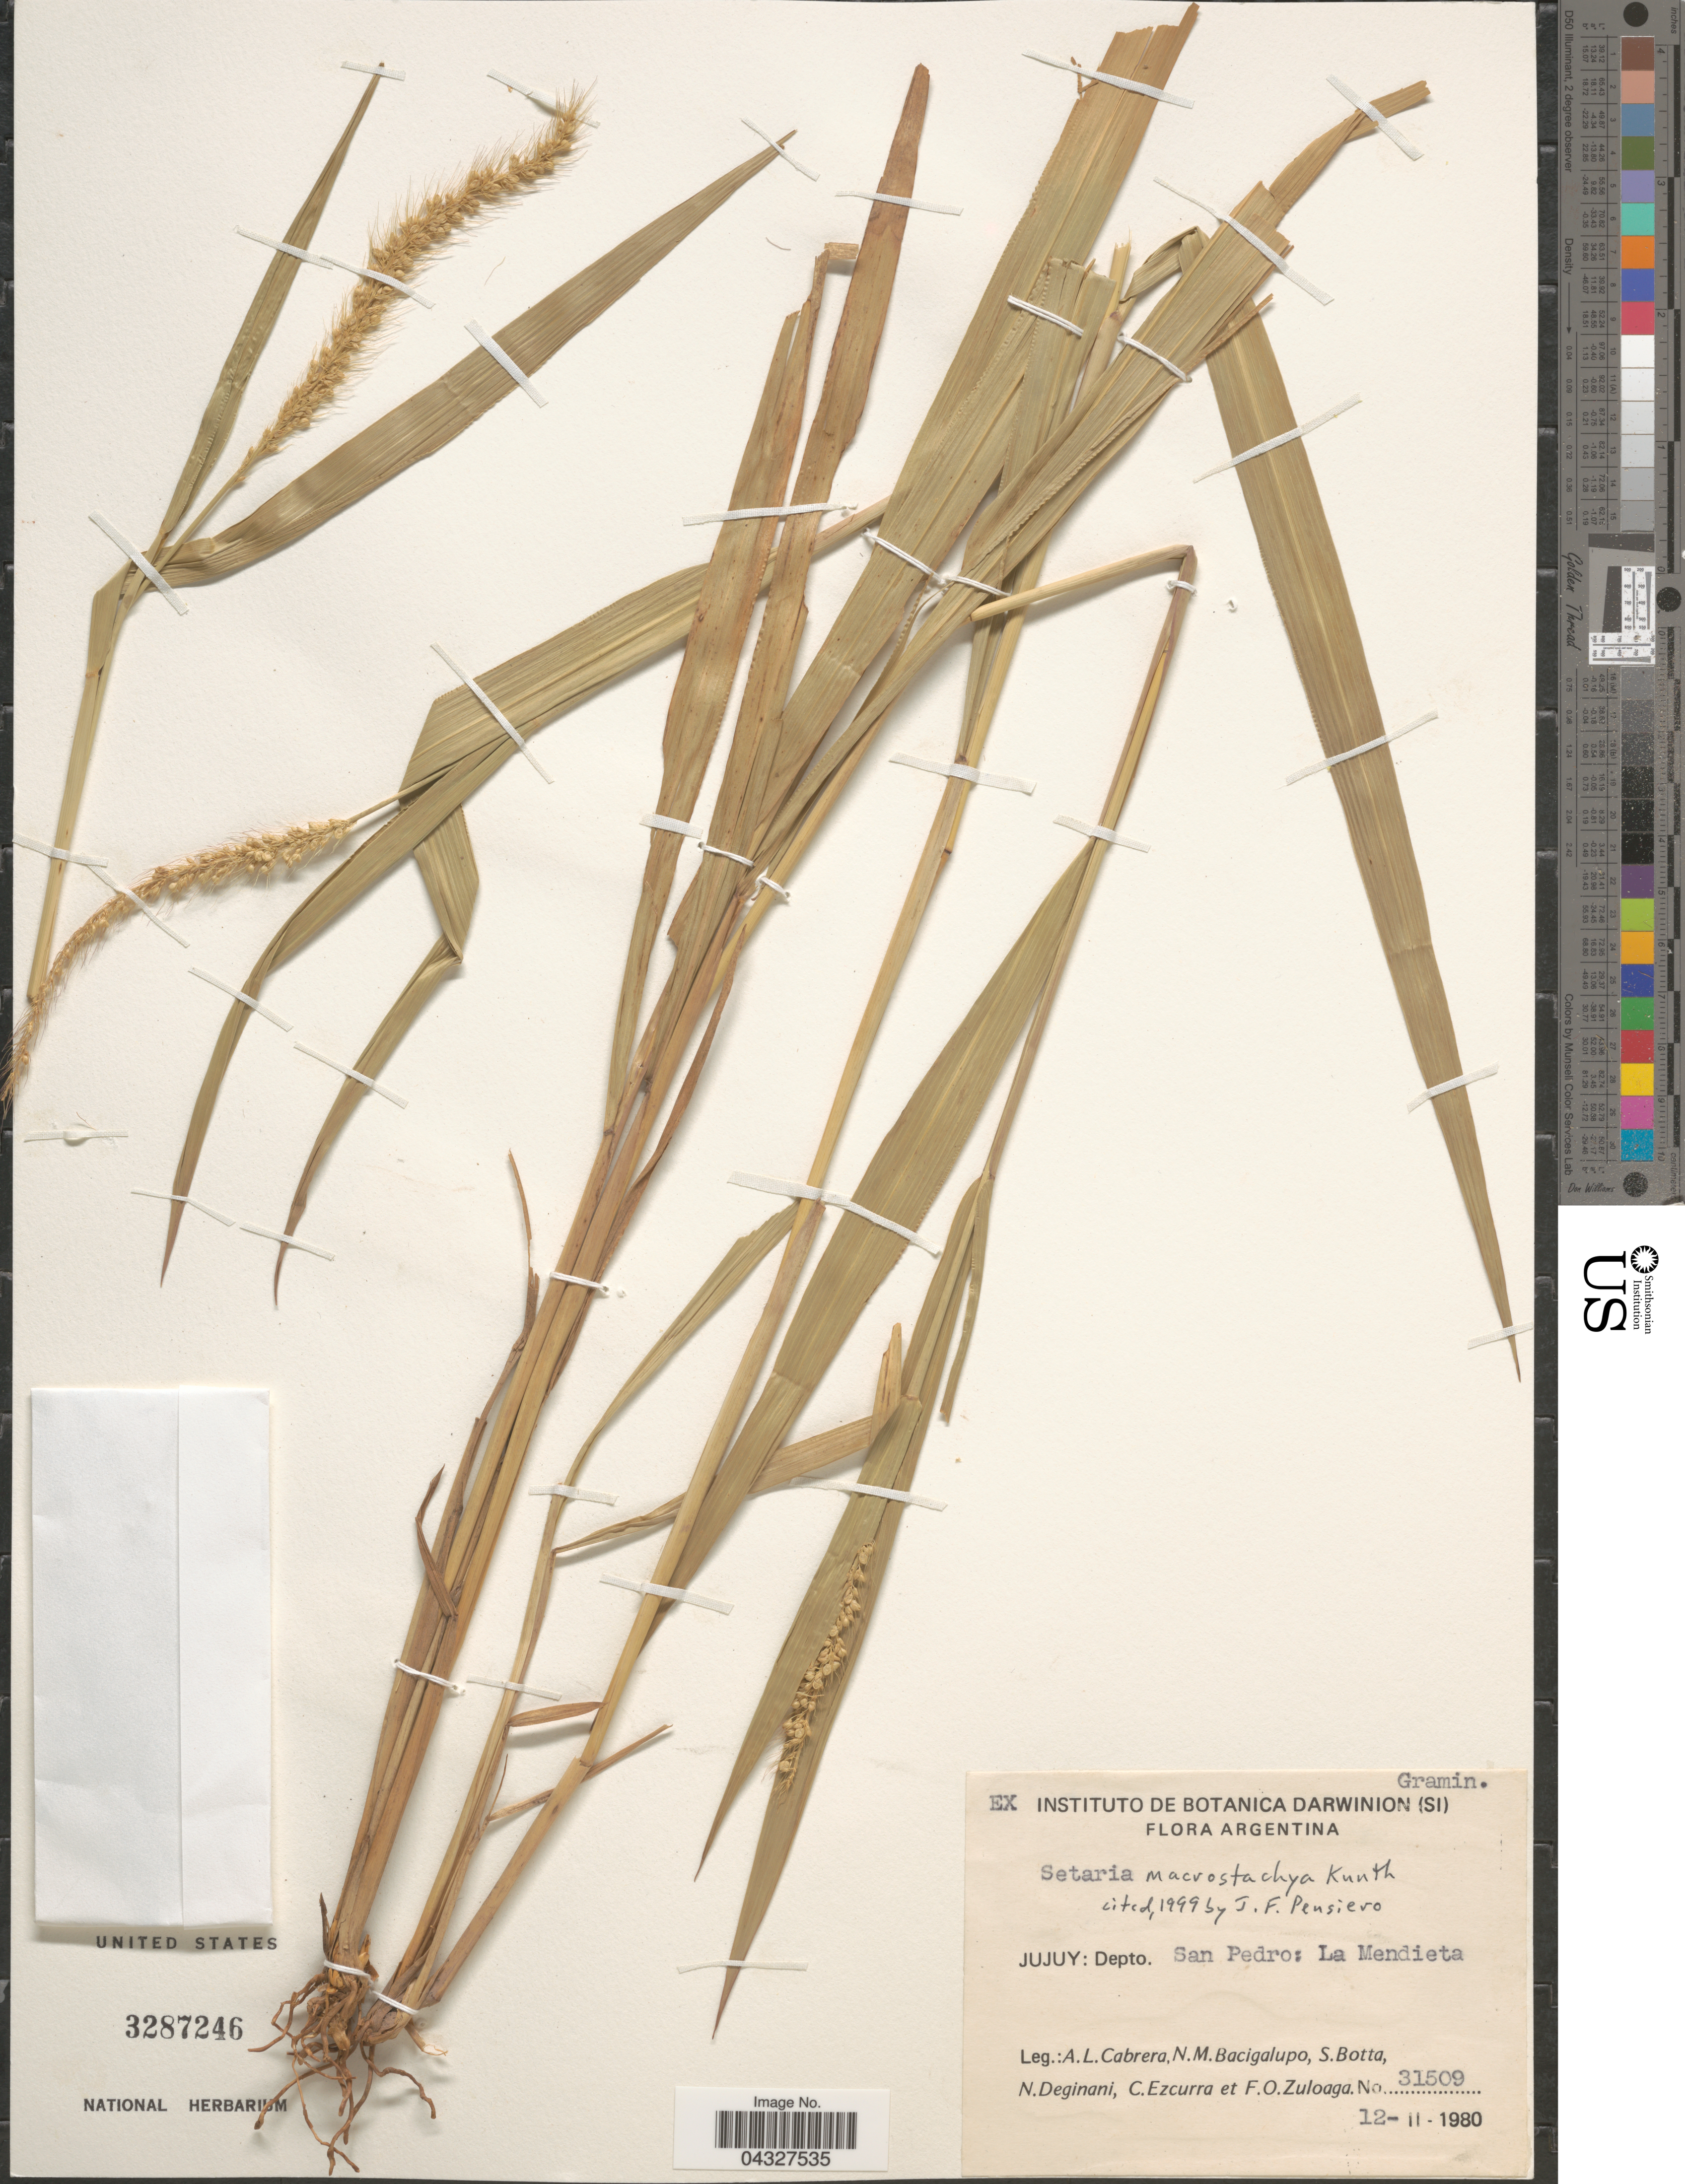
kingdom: Plantae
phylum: Tracheophyta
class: Liliopsida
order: Poales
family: Poaceae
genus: Setaria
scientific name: Setaria macrostachya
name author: Kunth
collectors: A. L. Cabrera, N. M. Bacigalupo, S. Botta, N. Deginani & et al.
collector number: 31509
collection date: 1980-02-12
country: Argentina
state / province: Jujuy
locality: Depto. San Pedro: La Mendieta.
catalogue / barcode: US 3287246